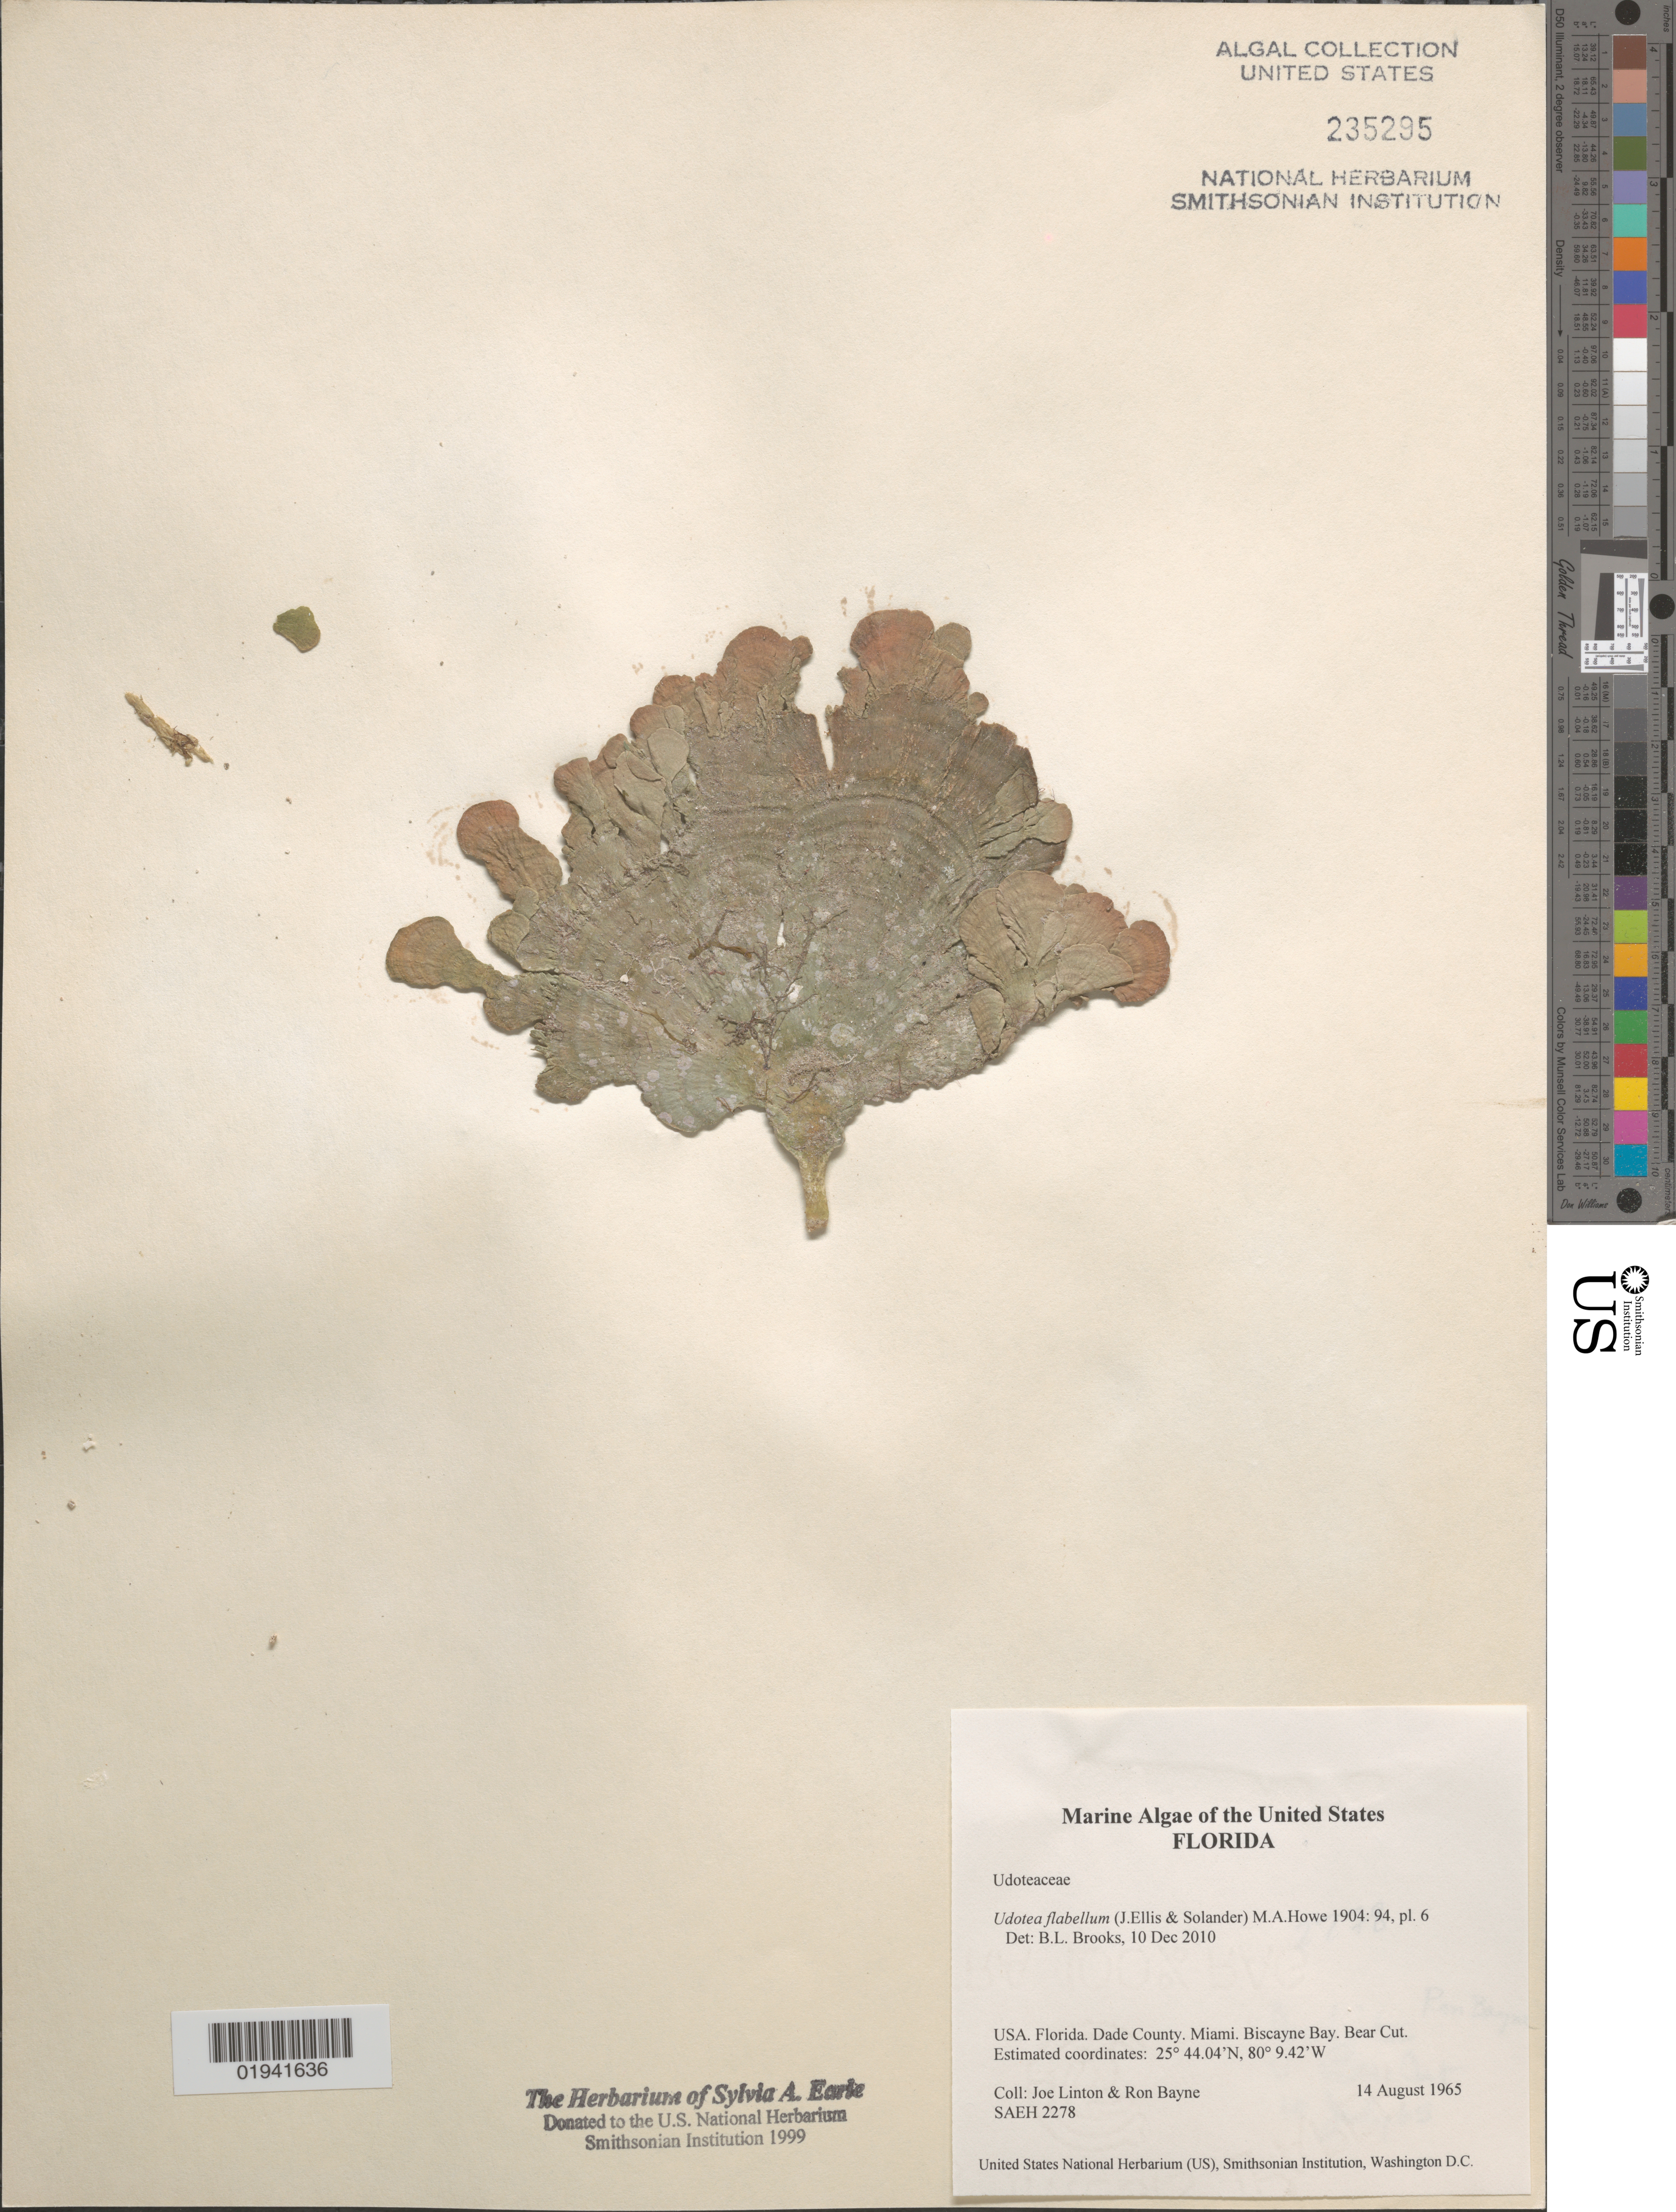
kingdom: Plantae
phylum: Chlorophyta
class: Ulvophyceae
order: Bryopsidales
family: Udoteaceae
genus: Udotea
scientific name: Udotea flabellum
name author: (J. Ellis & Sol.) M. Howe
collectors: J. Linton & R. Bayne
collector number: SAEH2278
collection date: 1965-08-14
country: United States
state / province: Florida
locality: Dade County. Miami. Biscayne Bay. Bear Cut.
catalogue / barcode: US 235295